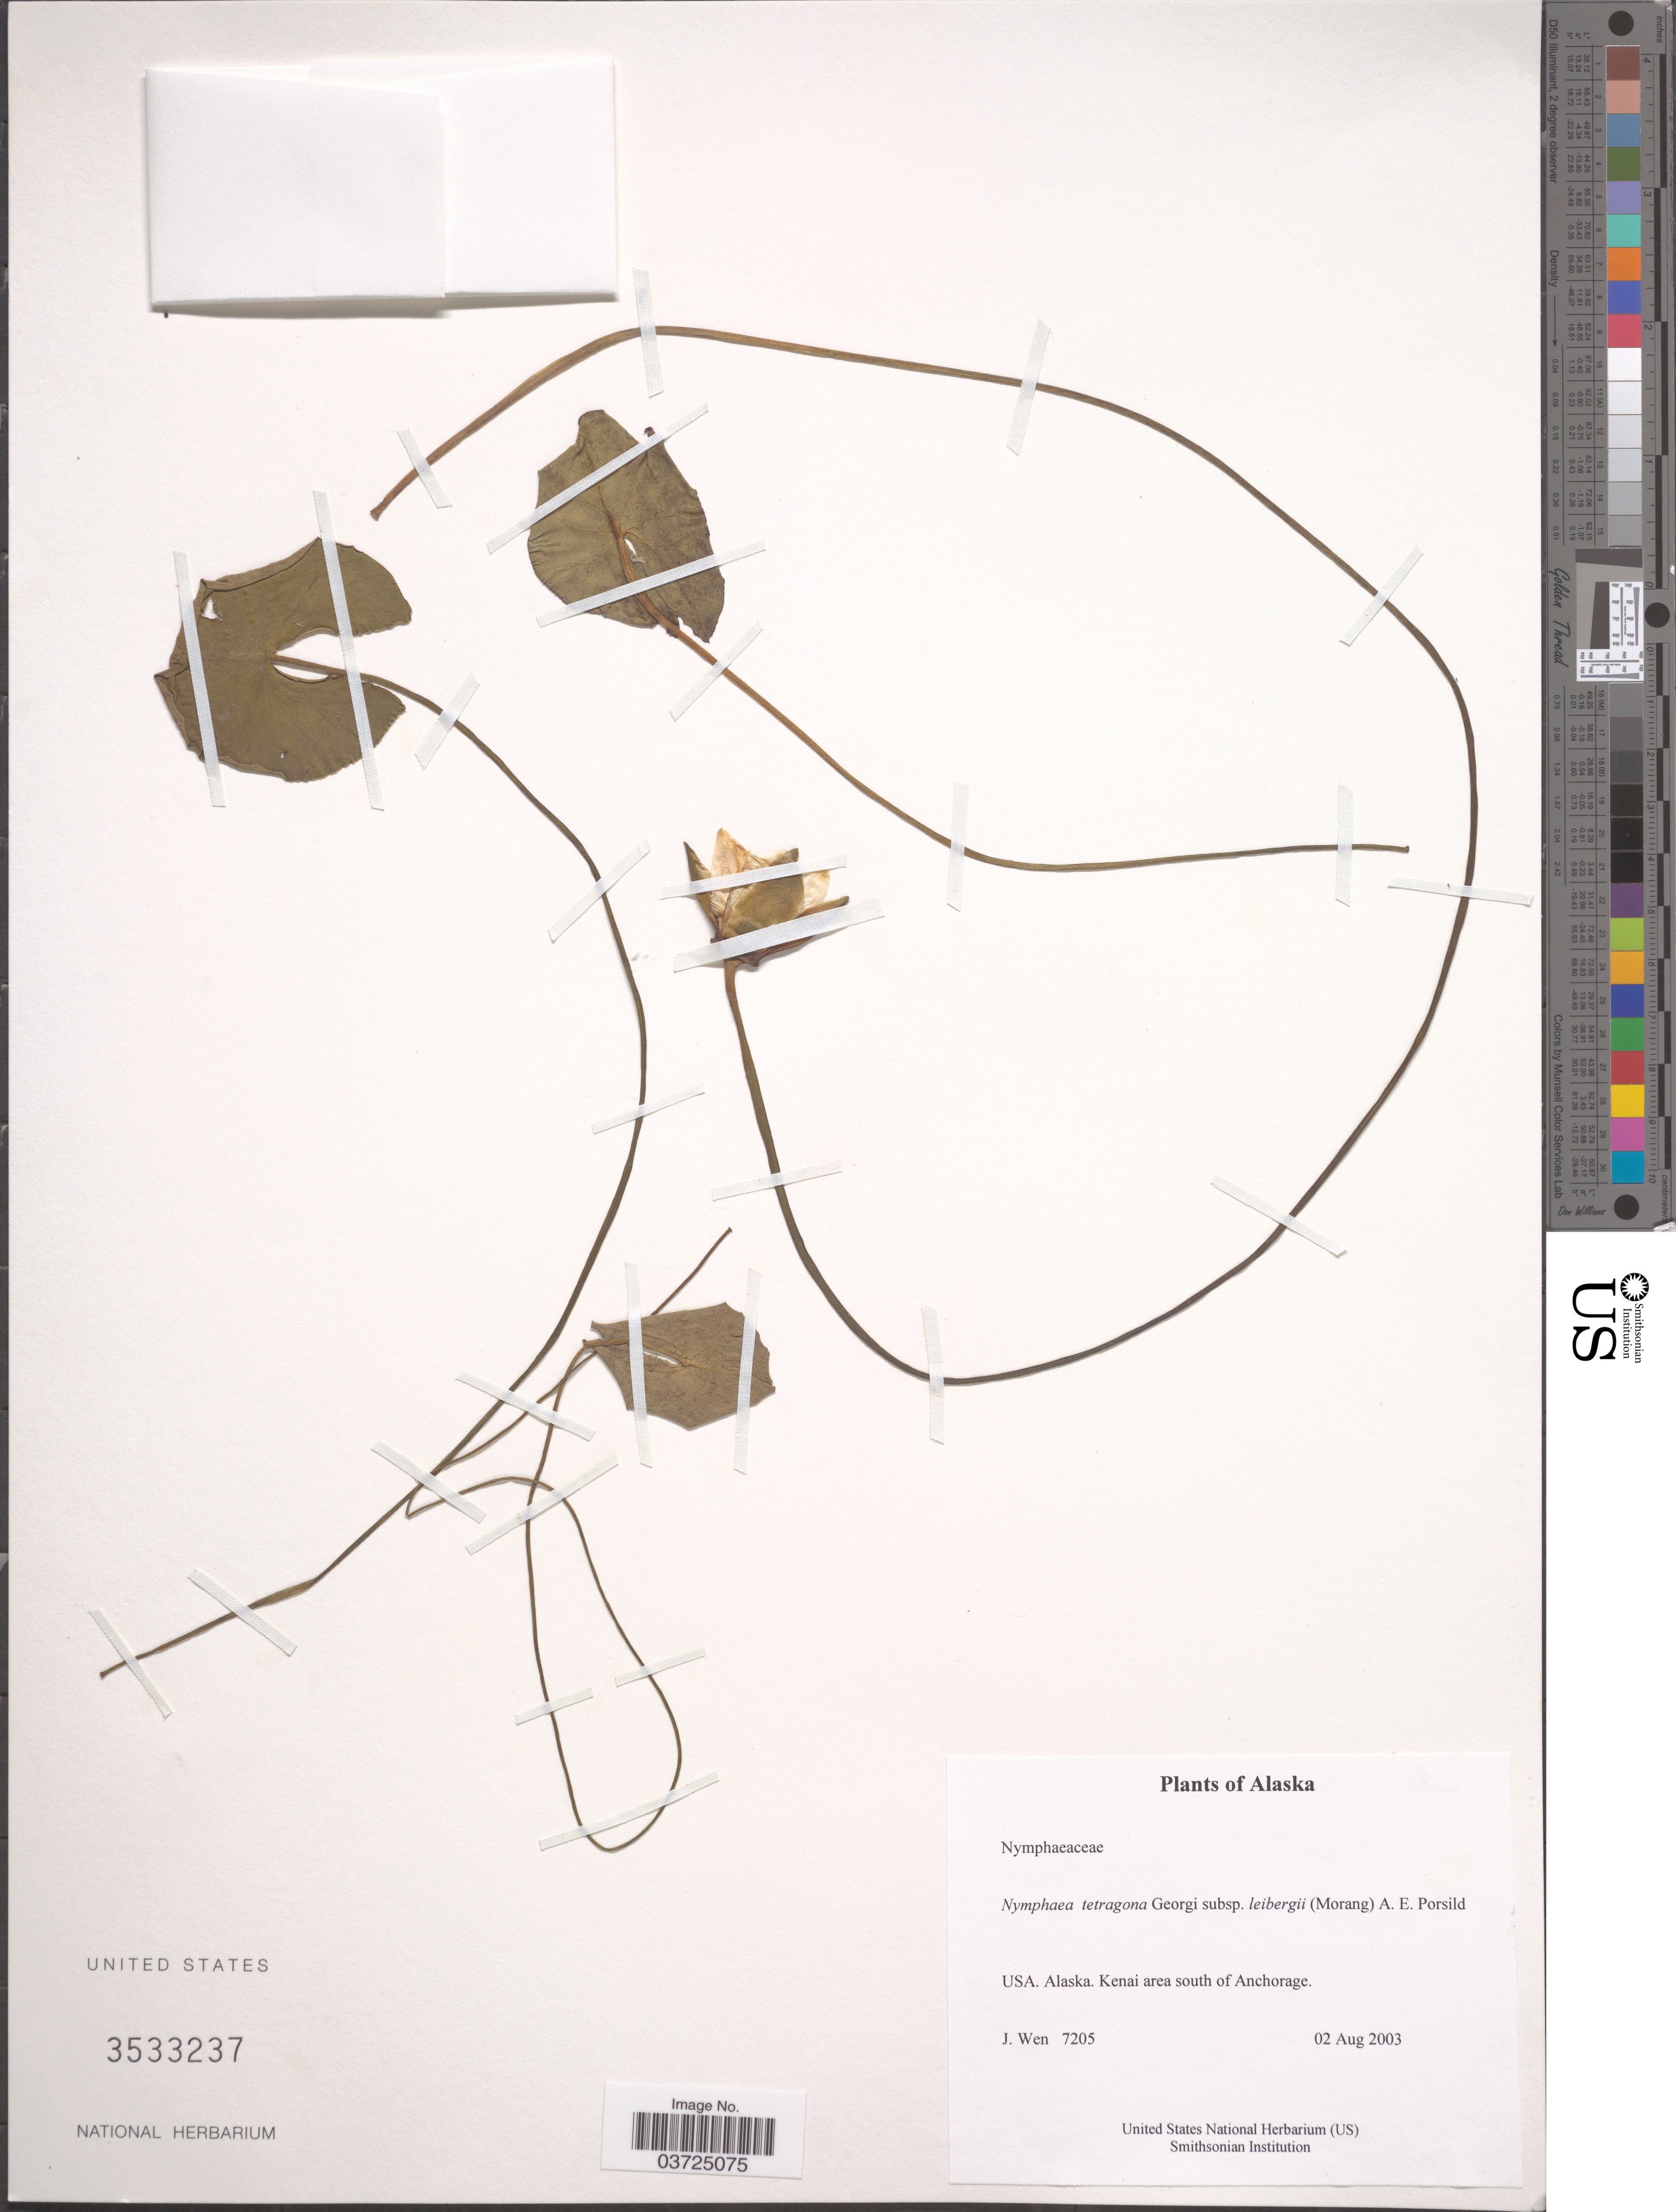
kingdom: Plantae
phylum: Tracheophyta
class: Magnoliopsida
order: Nymphaeales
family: Nymphaeaceae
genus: Nymphaea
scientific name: Nymphaea tetragona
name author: Georgi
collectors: J. Wen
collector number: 7205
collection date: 2003-08-02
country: United States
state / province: Alaska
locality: Kenai area south of Anchorage.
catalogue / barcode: US 3533237